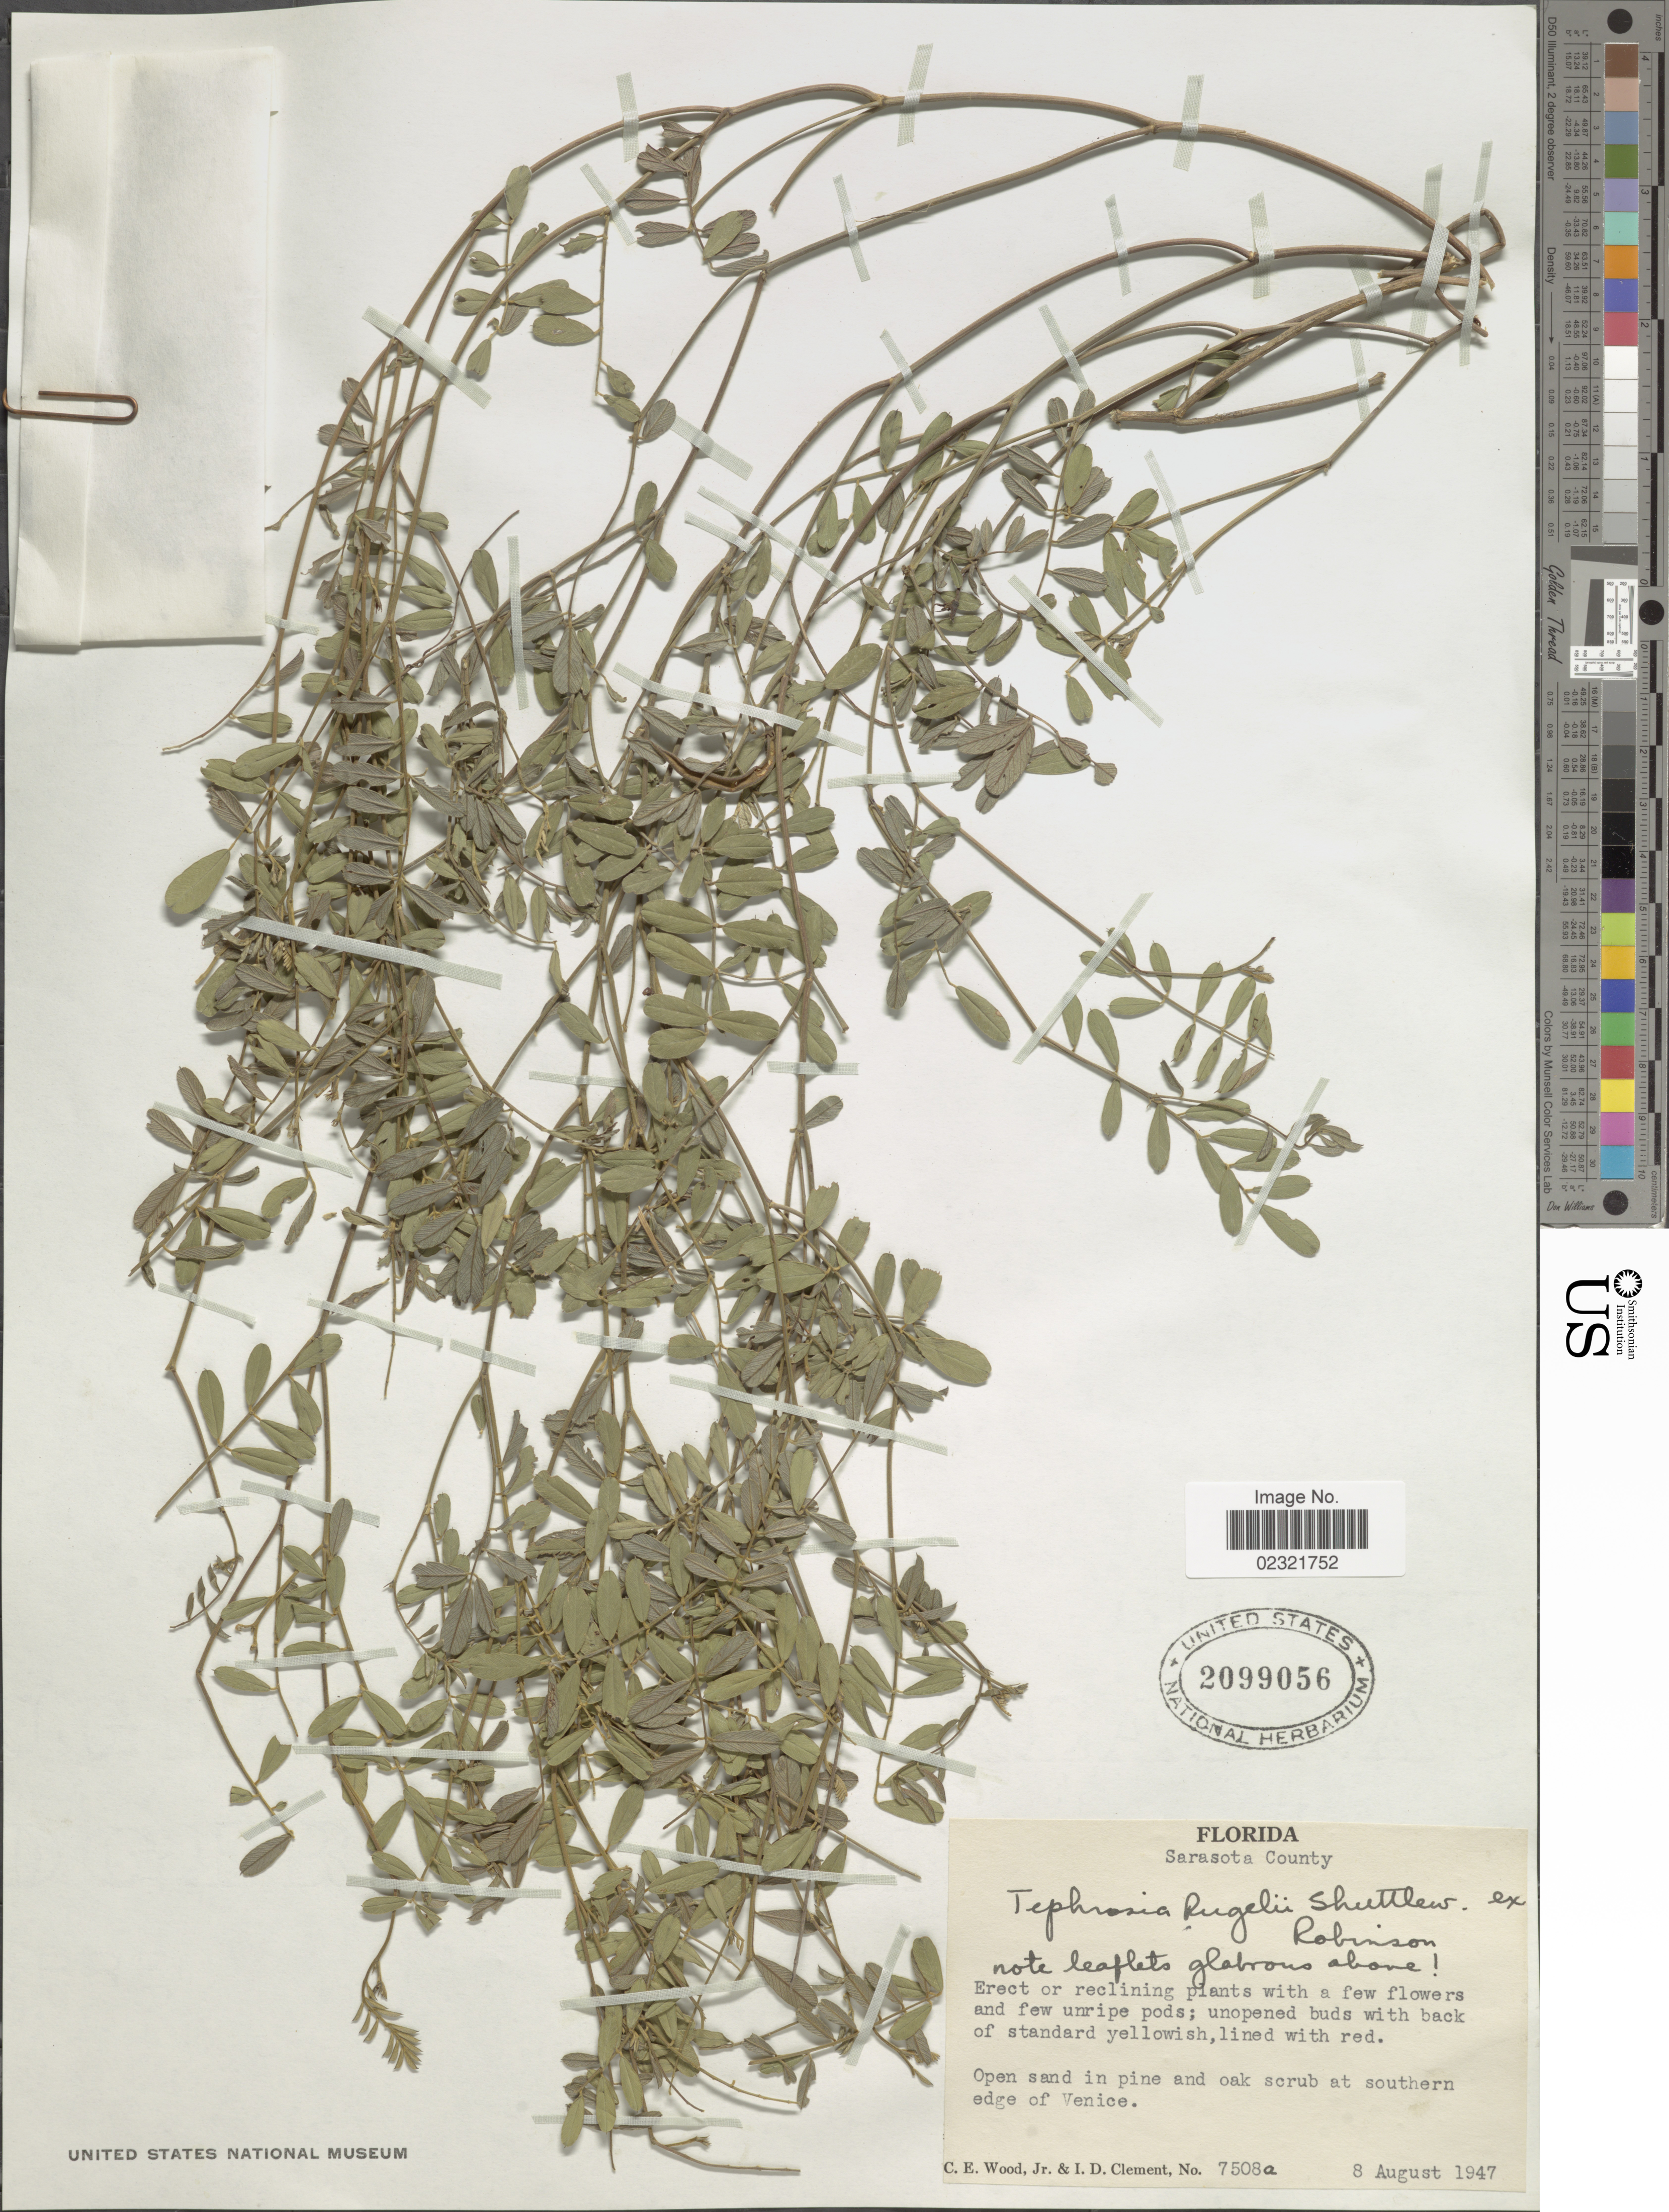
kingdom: Plantae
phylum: Tracheophyta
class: Magnoliopsida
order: Fabales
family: Fabaceae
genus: Tephrosia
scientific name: Tephrosia rugelii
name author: Shuttlew.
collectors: C. Wood & I. Clement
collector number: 7508a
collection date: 1947-08-08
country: United States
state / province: Florida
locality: Sarasota County, Open sand in pine and oak scrub at southern edge of Venice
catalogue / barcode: US 2099056